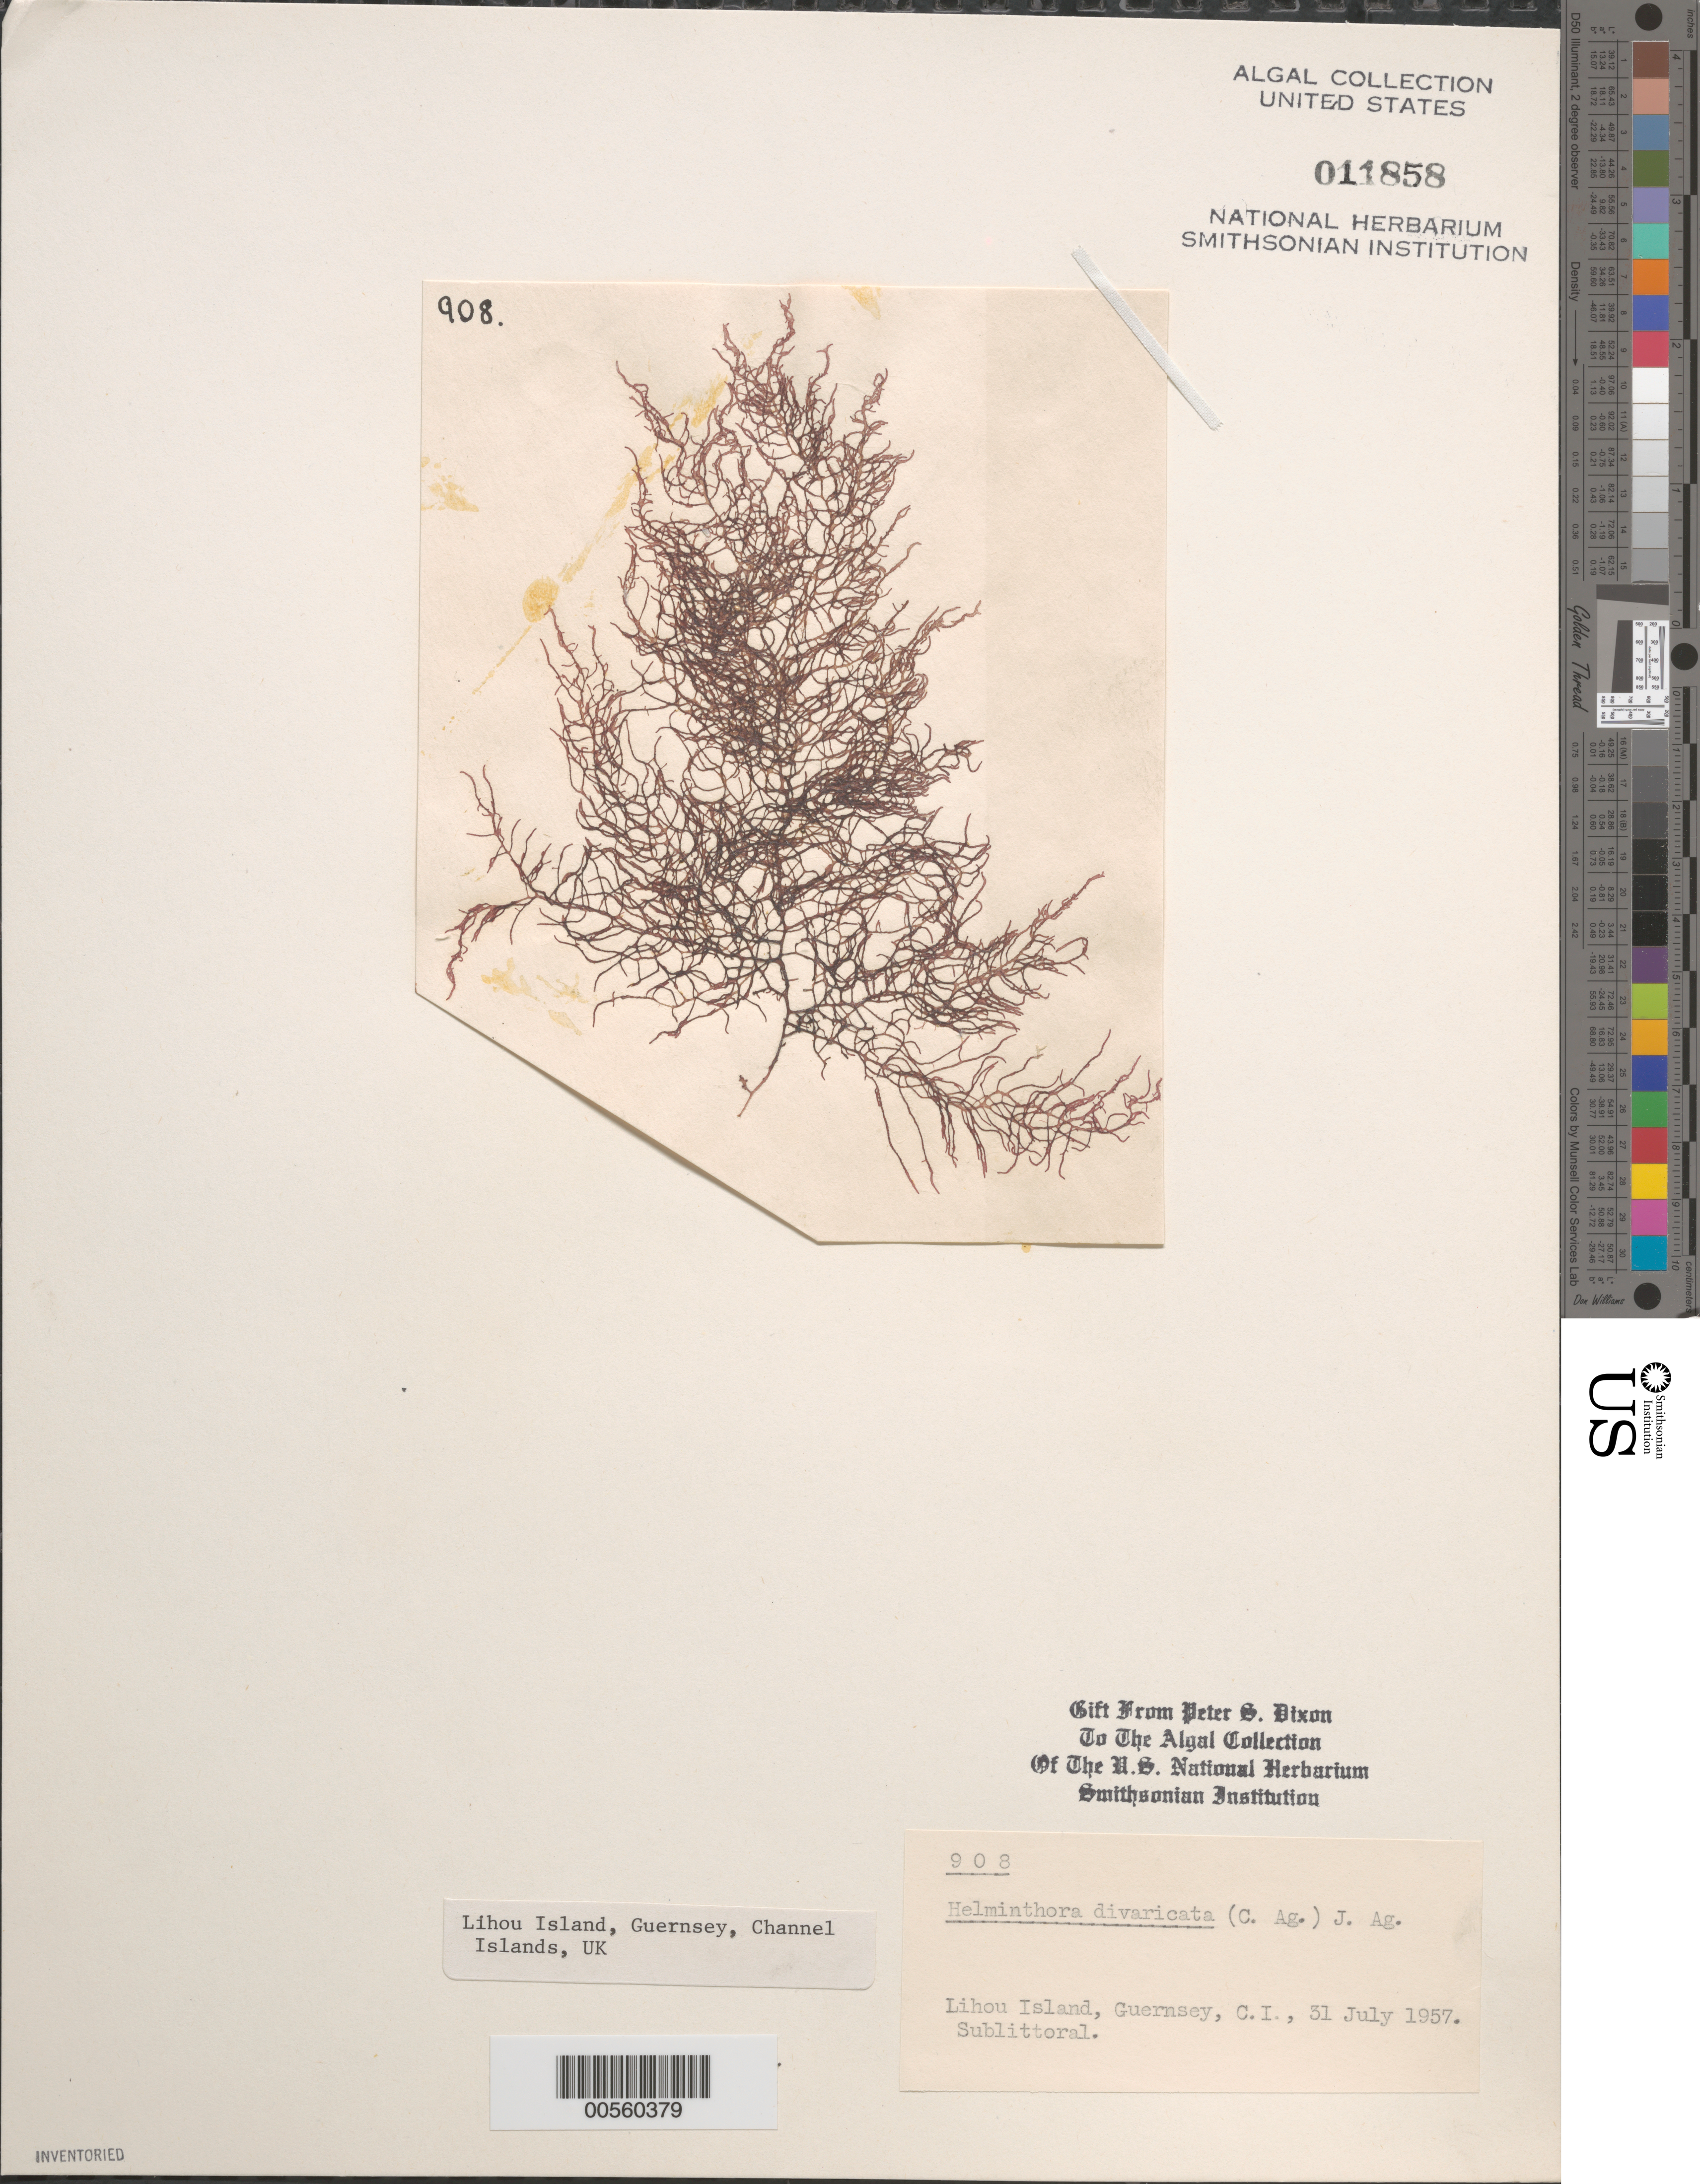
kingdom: Plantae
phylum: Rhodophyta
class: Florideophyceae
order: Nemaliales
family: Liagoraceae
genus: Helminthora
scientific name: Helminthora divaricata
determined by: Dixon, P. S.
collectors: P. S. Dixon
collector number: PSD 908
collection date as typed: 31 Jul 1957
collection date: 1957-07-31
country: United Kingdom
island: Guernsey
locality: Channel Islands. Bailiwick of Guernsey. Lihou.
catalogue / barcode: US 11858